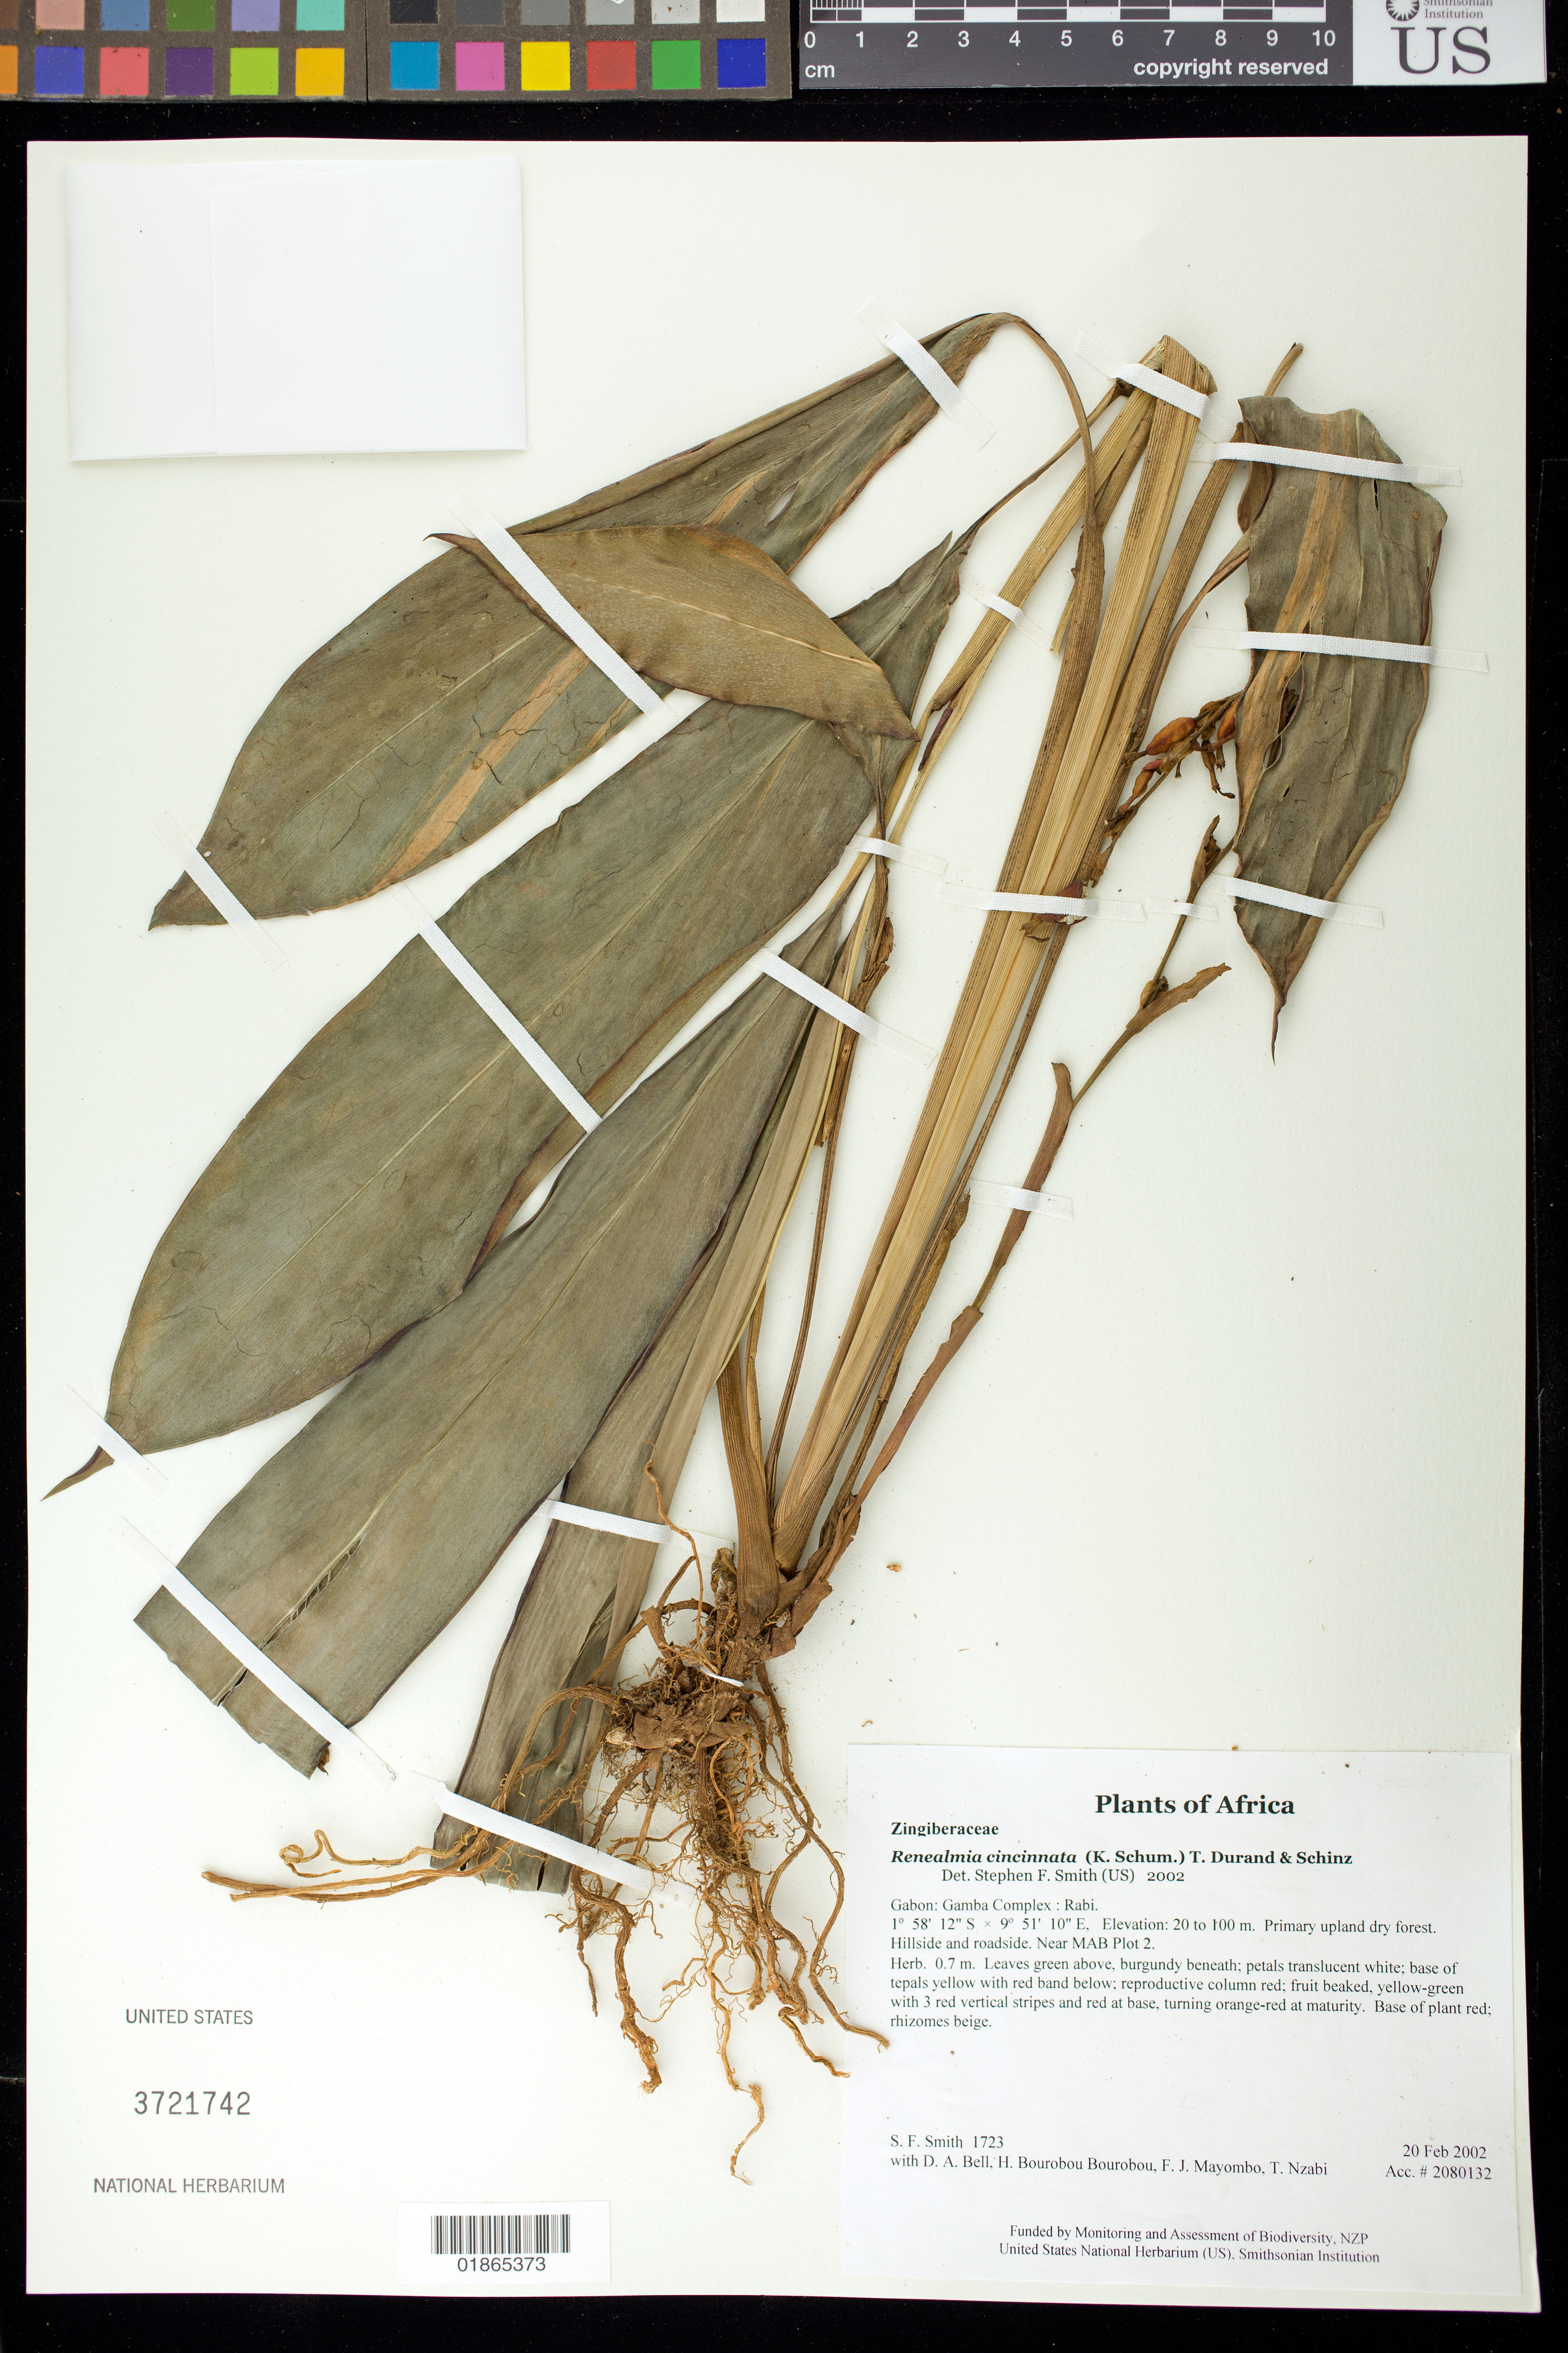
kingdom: Plantae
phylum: Tracheophyta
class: Liliopsida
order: Zingiberales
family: Zingiberaceae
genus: Renealmia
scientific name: Renealmia cincinnata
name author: (K. Schum.) Durand & Schinz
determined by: Smith, Stephen F., (US), NMNH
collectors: S.F. Smith, D. A. Bell, H. Bourobou Bourobou & F. J. Mayombo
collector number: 1723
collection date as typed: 20 Feb 2002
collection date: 2002-02-20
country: Gabon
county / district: Gamba Complex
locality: Rabi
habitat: Primary upland dry forest. Hillside and roadside. Near MAB Plot 2.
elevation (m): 20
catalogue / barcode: US 3721742